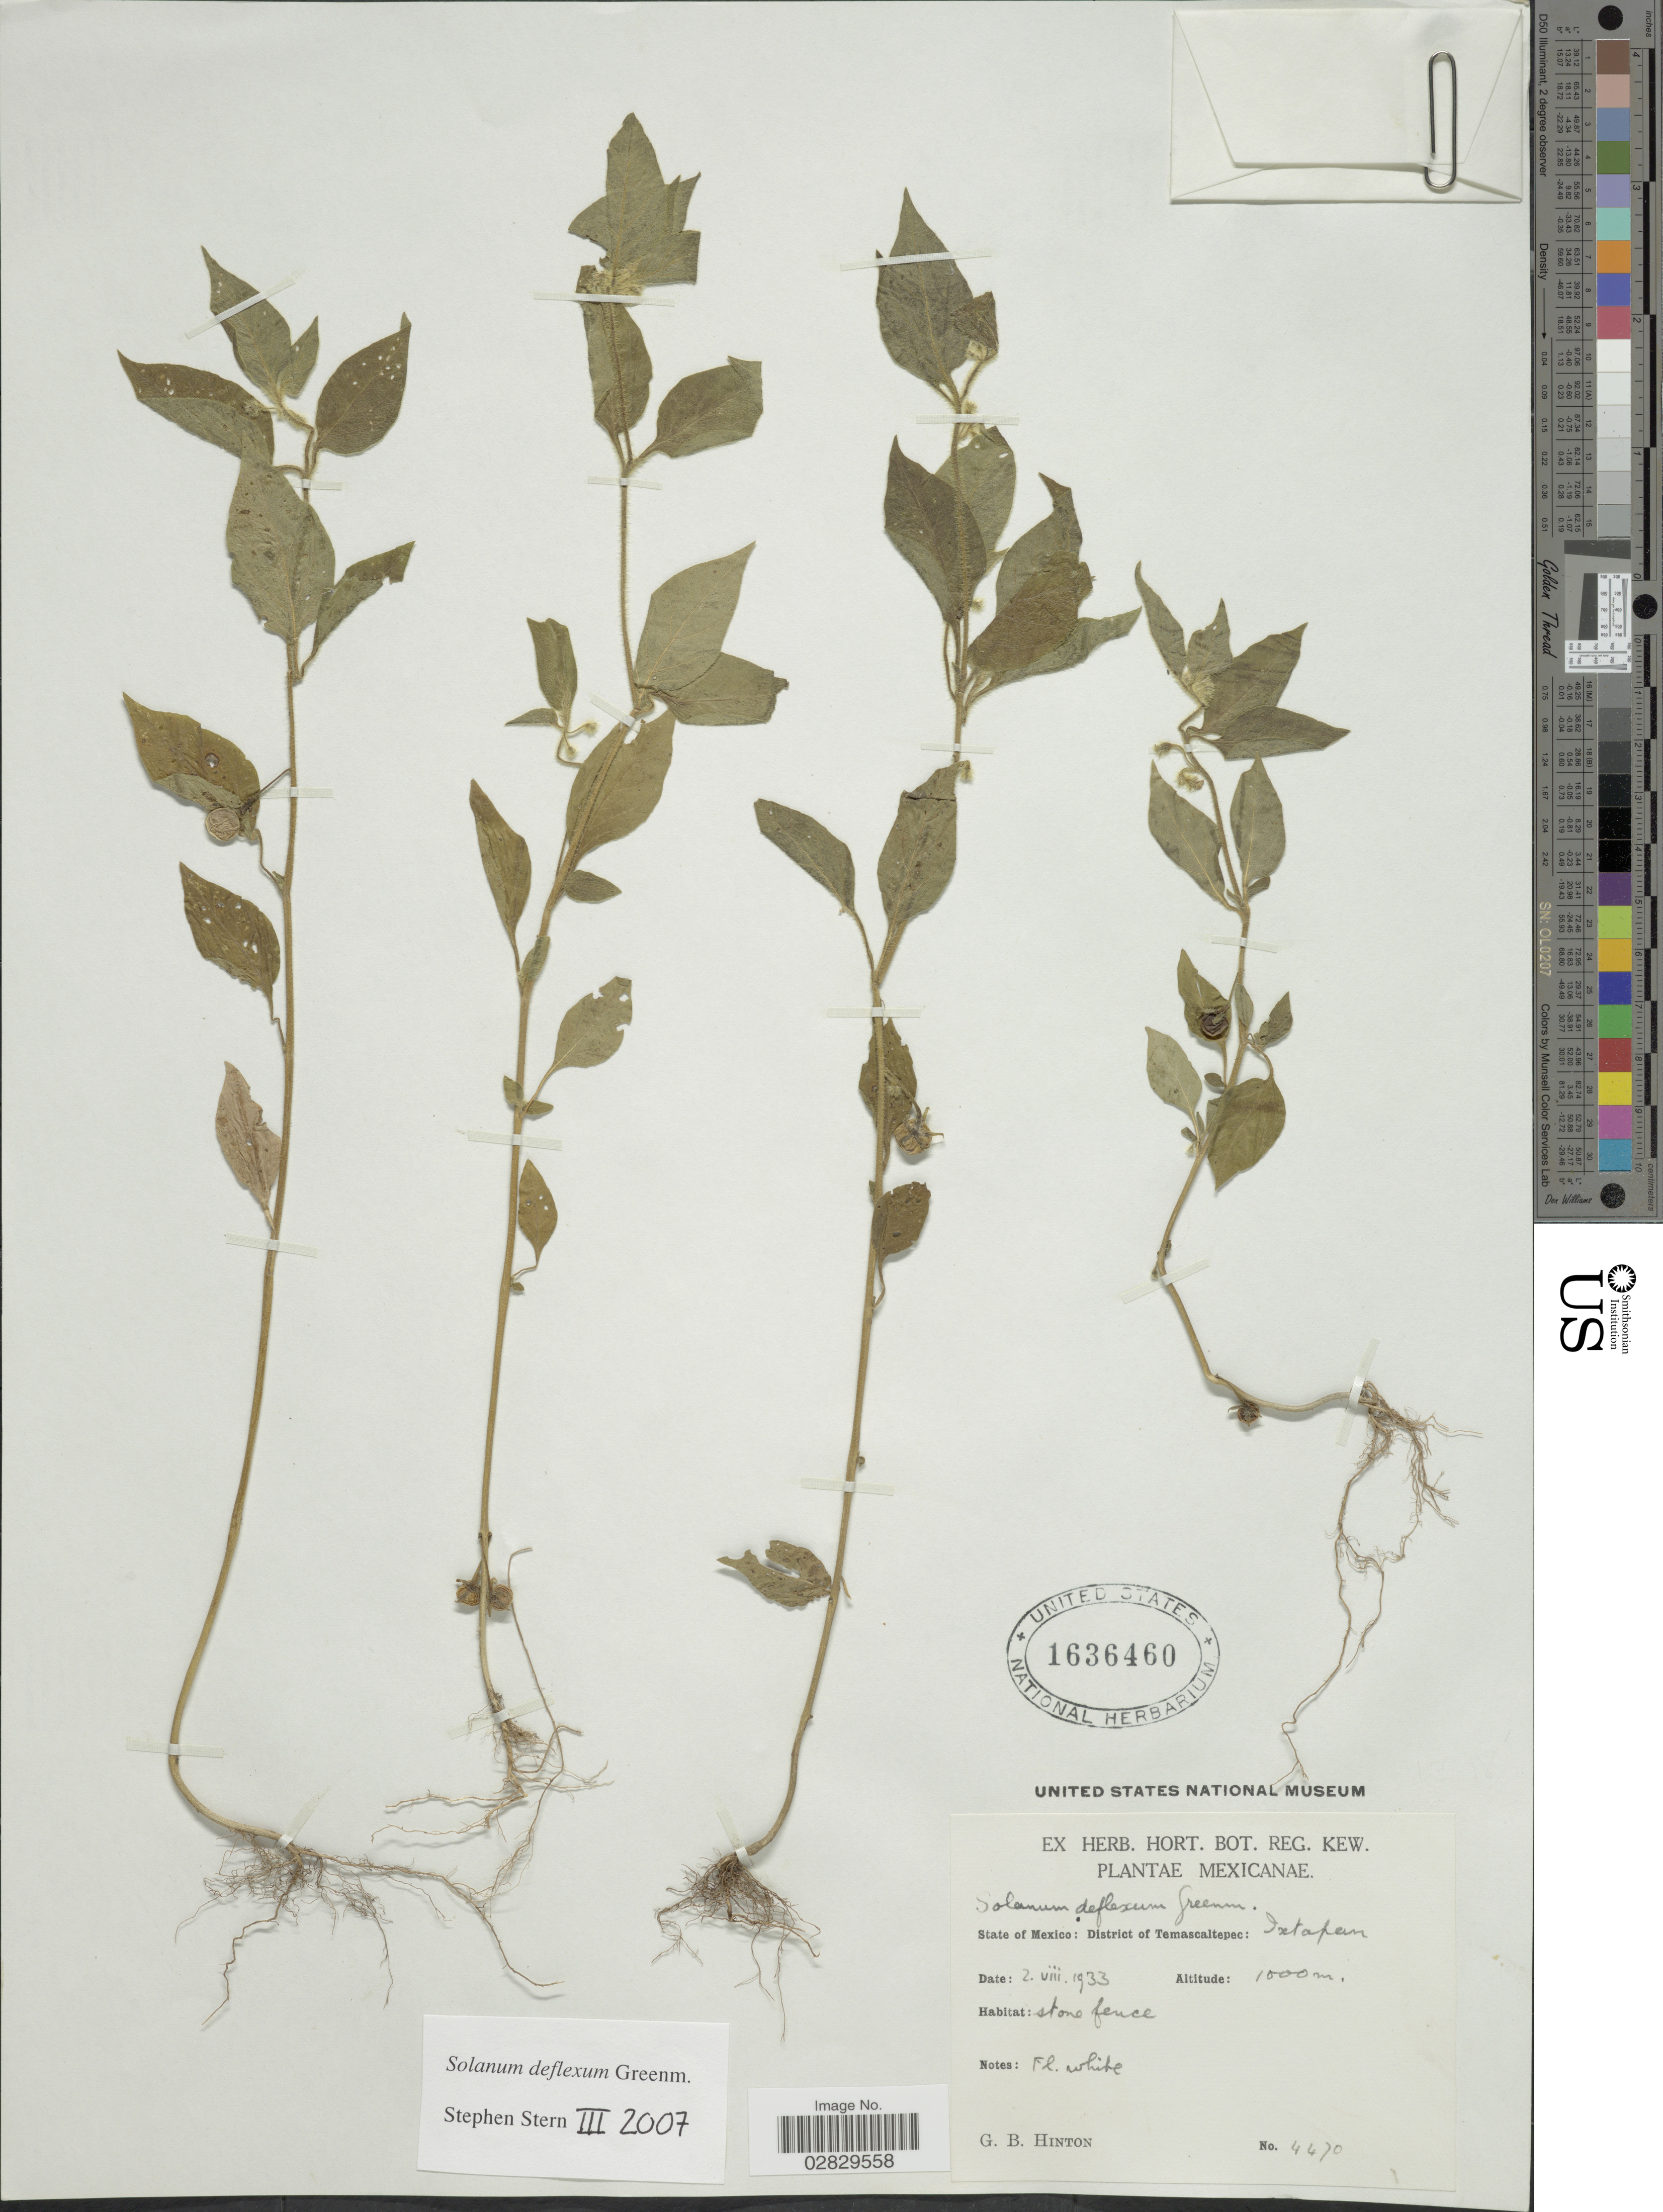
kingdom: Plantae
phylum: Tracheophyta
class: Magnoliopsida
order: Solanales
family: Solanaceae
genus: Solanum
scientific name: Solanum deflexum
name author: Greenm.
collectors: G. B. Hinton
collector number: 4470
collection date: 1933-08-02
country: Mexico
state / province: México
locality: District of Temascaltepec. Ixtapan.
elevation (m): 1000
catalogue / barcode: US 1636460